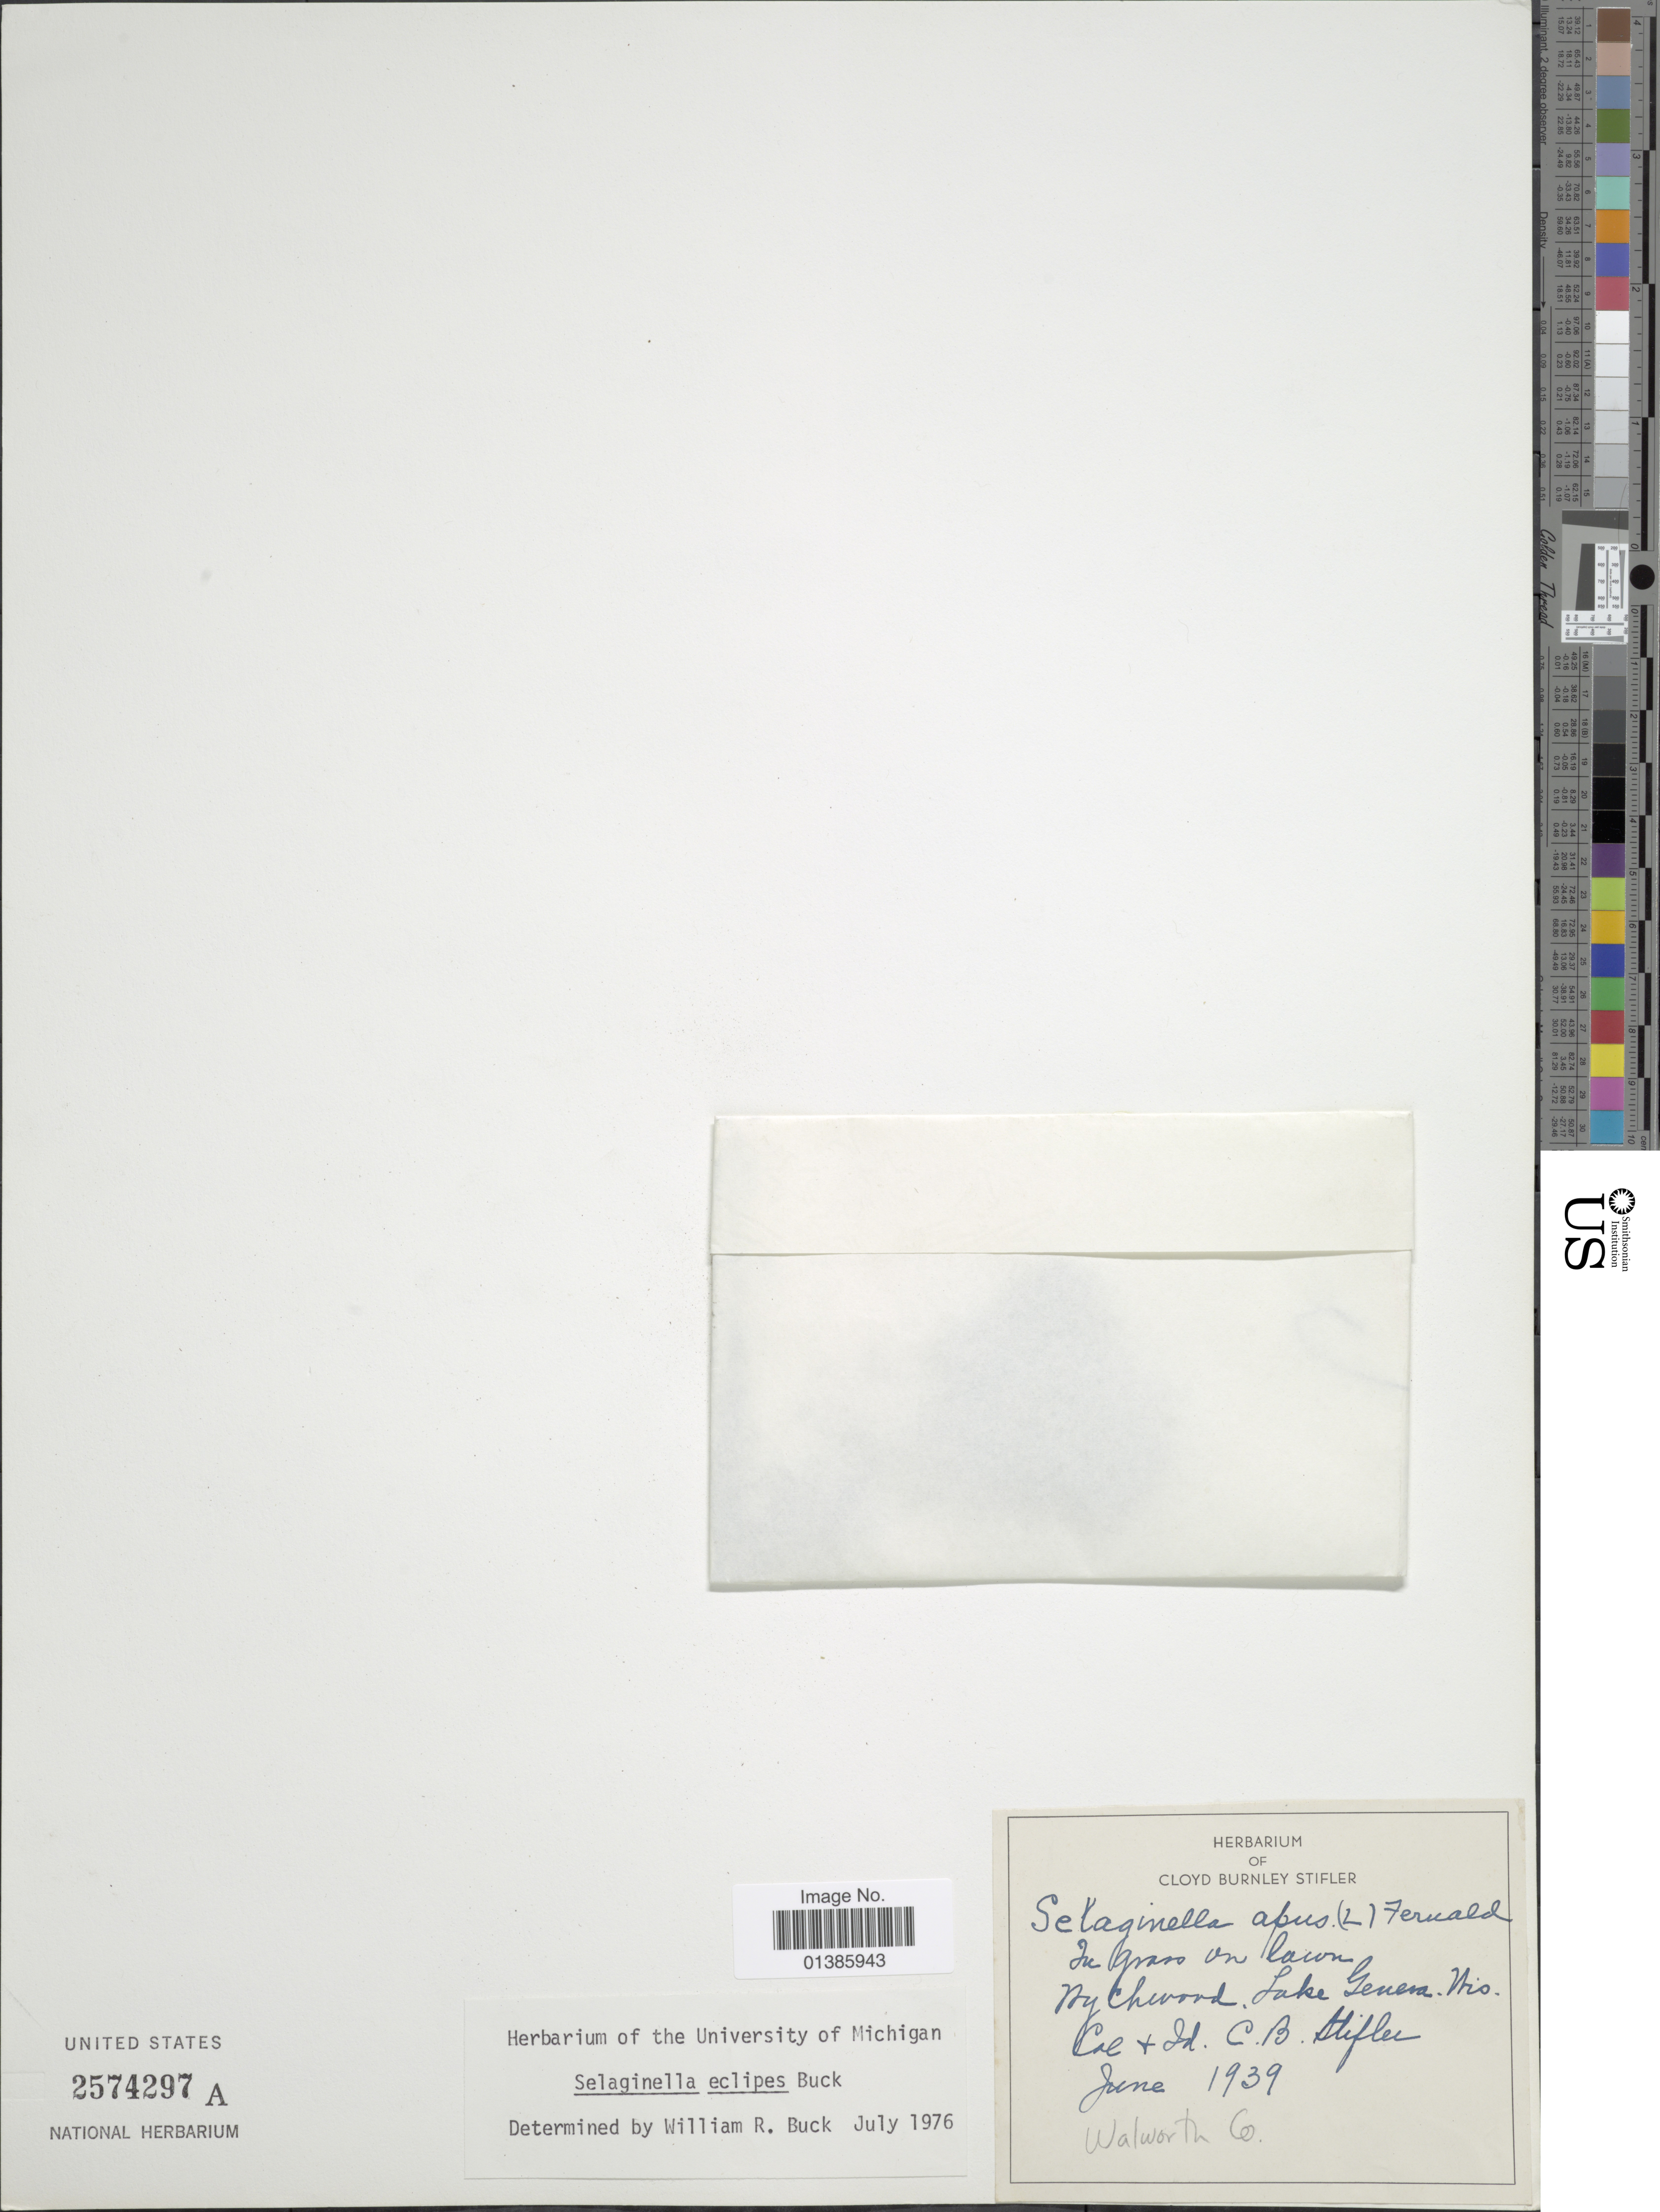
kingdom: Plantae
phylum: Tracheophyta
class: Lycopodiopsida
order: Selaginellales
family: Selaginellaceae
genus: Selaginella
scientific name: Selaginella eclipes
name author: W.R. Buck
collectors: C. Stifler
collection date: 1939-06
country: United States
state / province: Wisconsin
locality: Wychwood, Lake Geneva, Walworth Co.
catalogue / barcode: US 2574297A